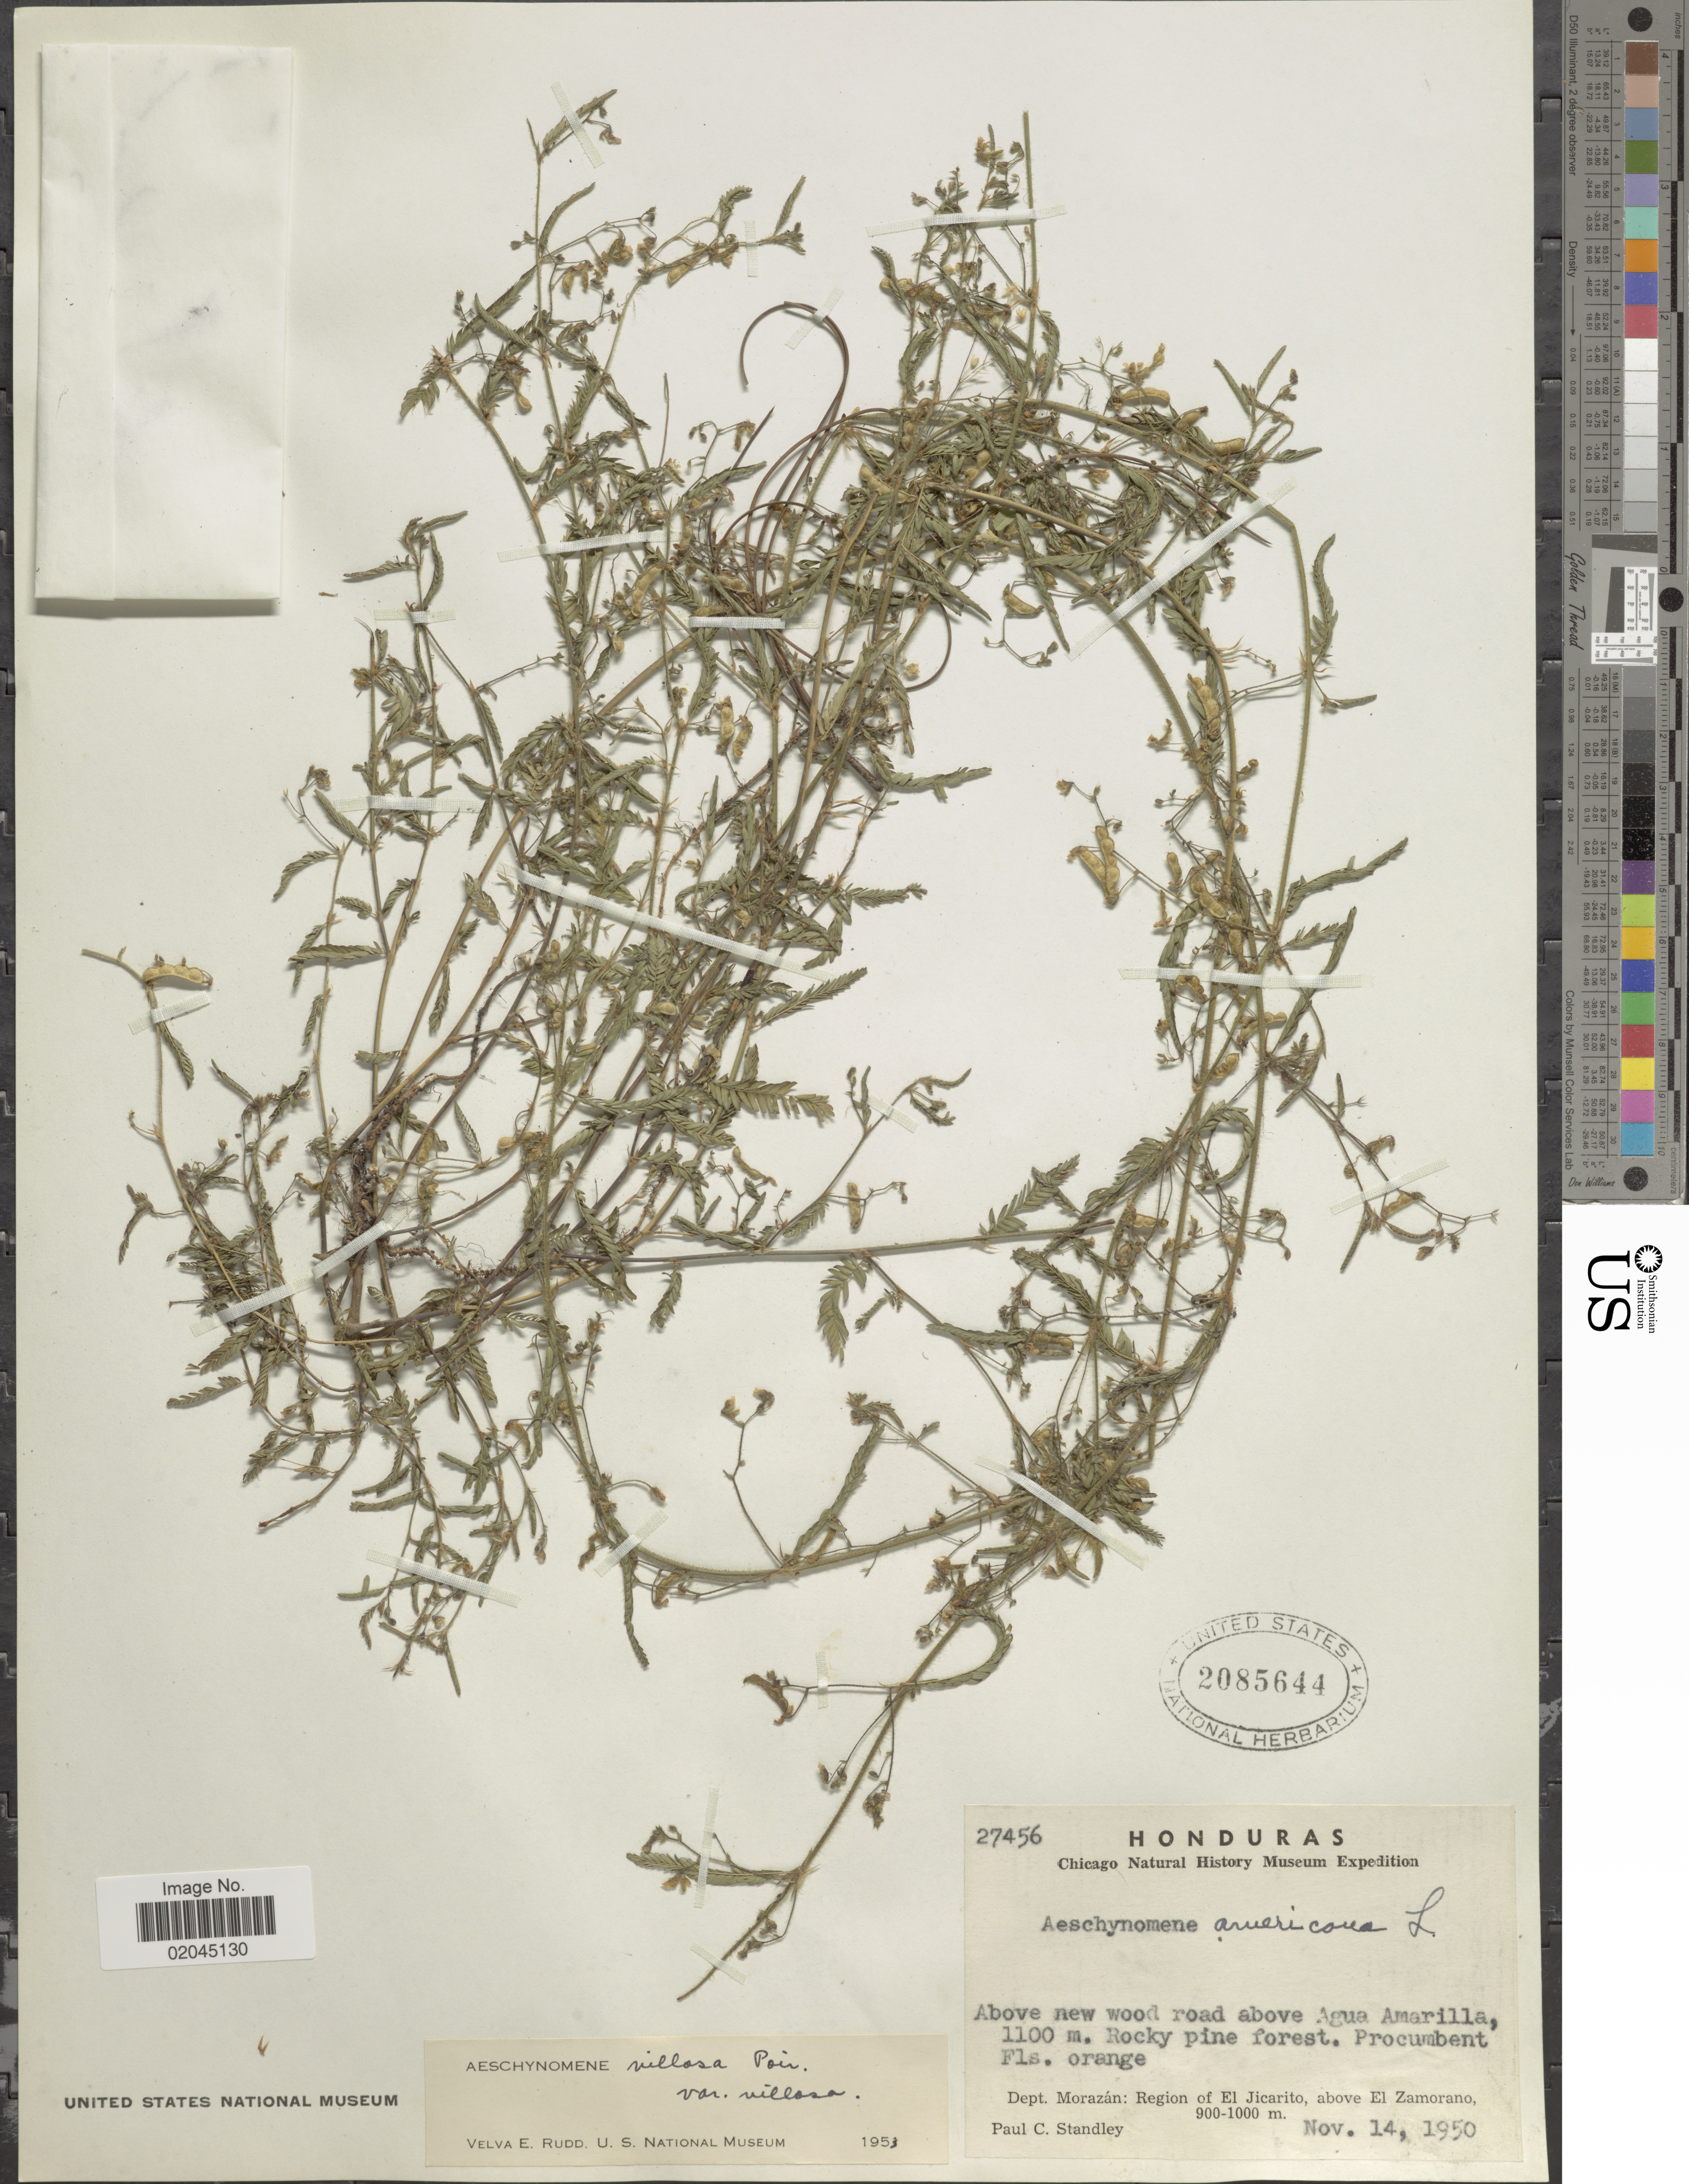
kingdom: Plantae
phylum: Tracheophyta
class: Magnoliopsida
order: Fabales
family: Fabaceae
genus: Aeschynomene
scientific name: Aeschynomene villosa var. villosa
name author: Poir.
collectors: P. C. Standley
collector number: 27456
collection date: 1950-11-14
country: Honduras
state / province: Fco. Morazán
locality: Above new road above Agua Amarilla. Dept. Morazán: Region of El Jicarito, above El Zamorano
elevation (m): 900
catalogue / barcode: US 2085644